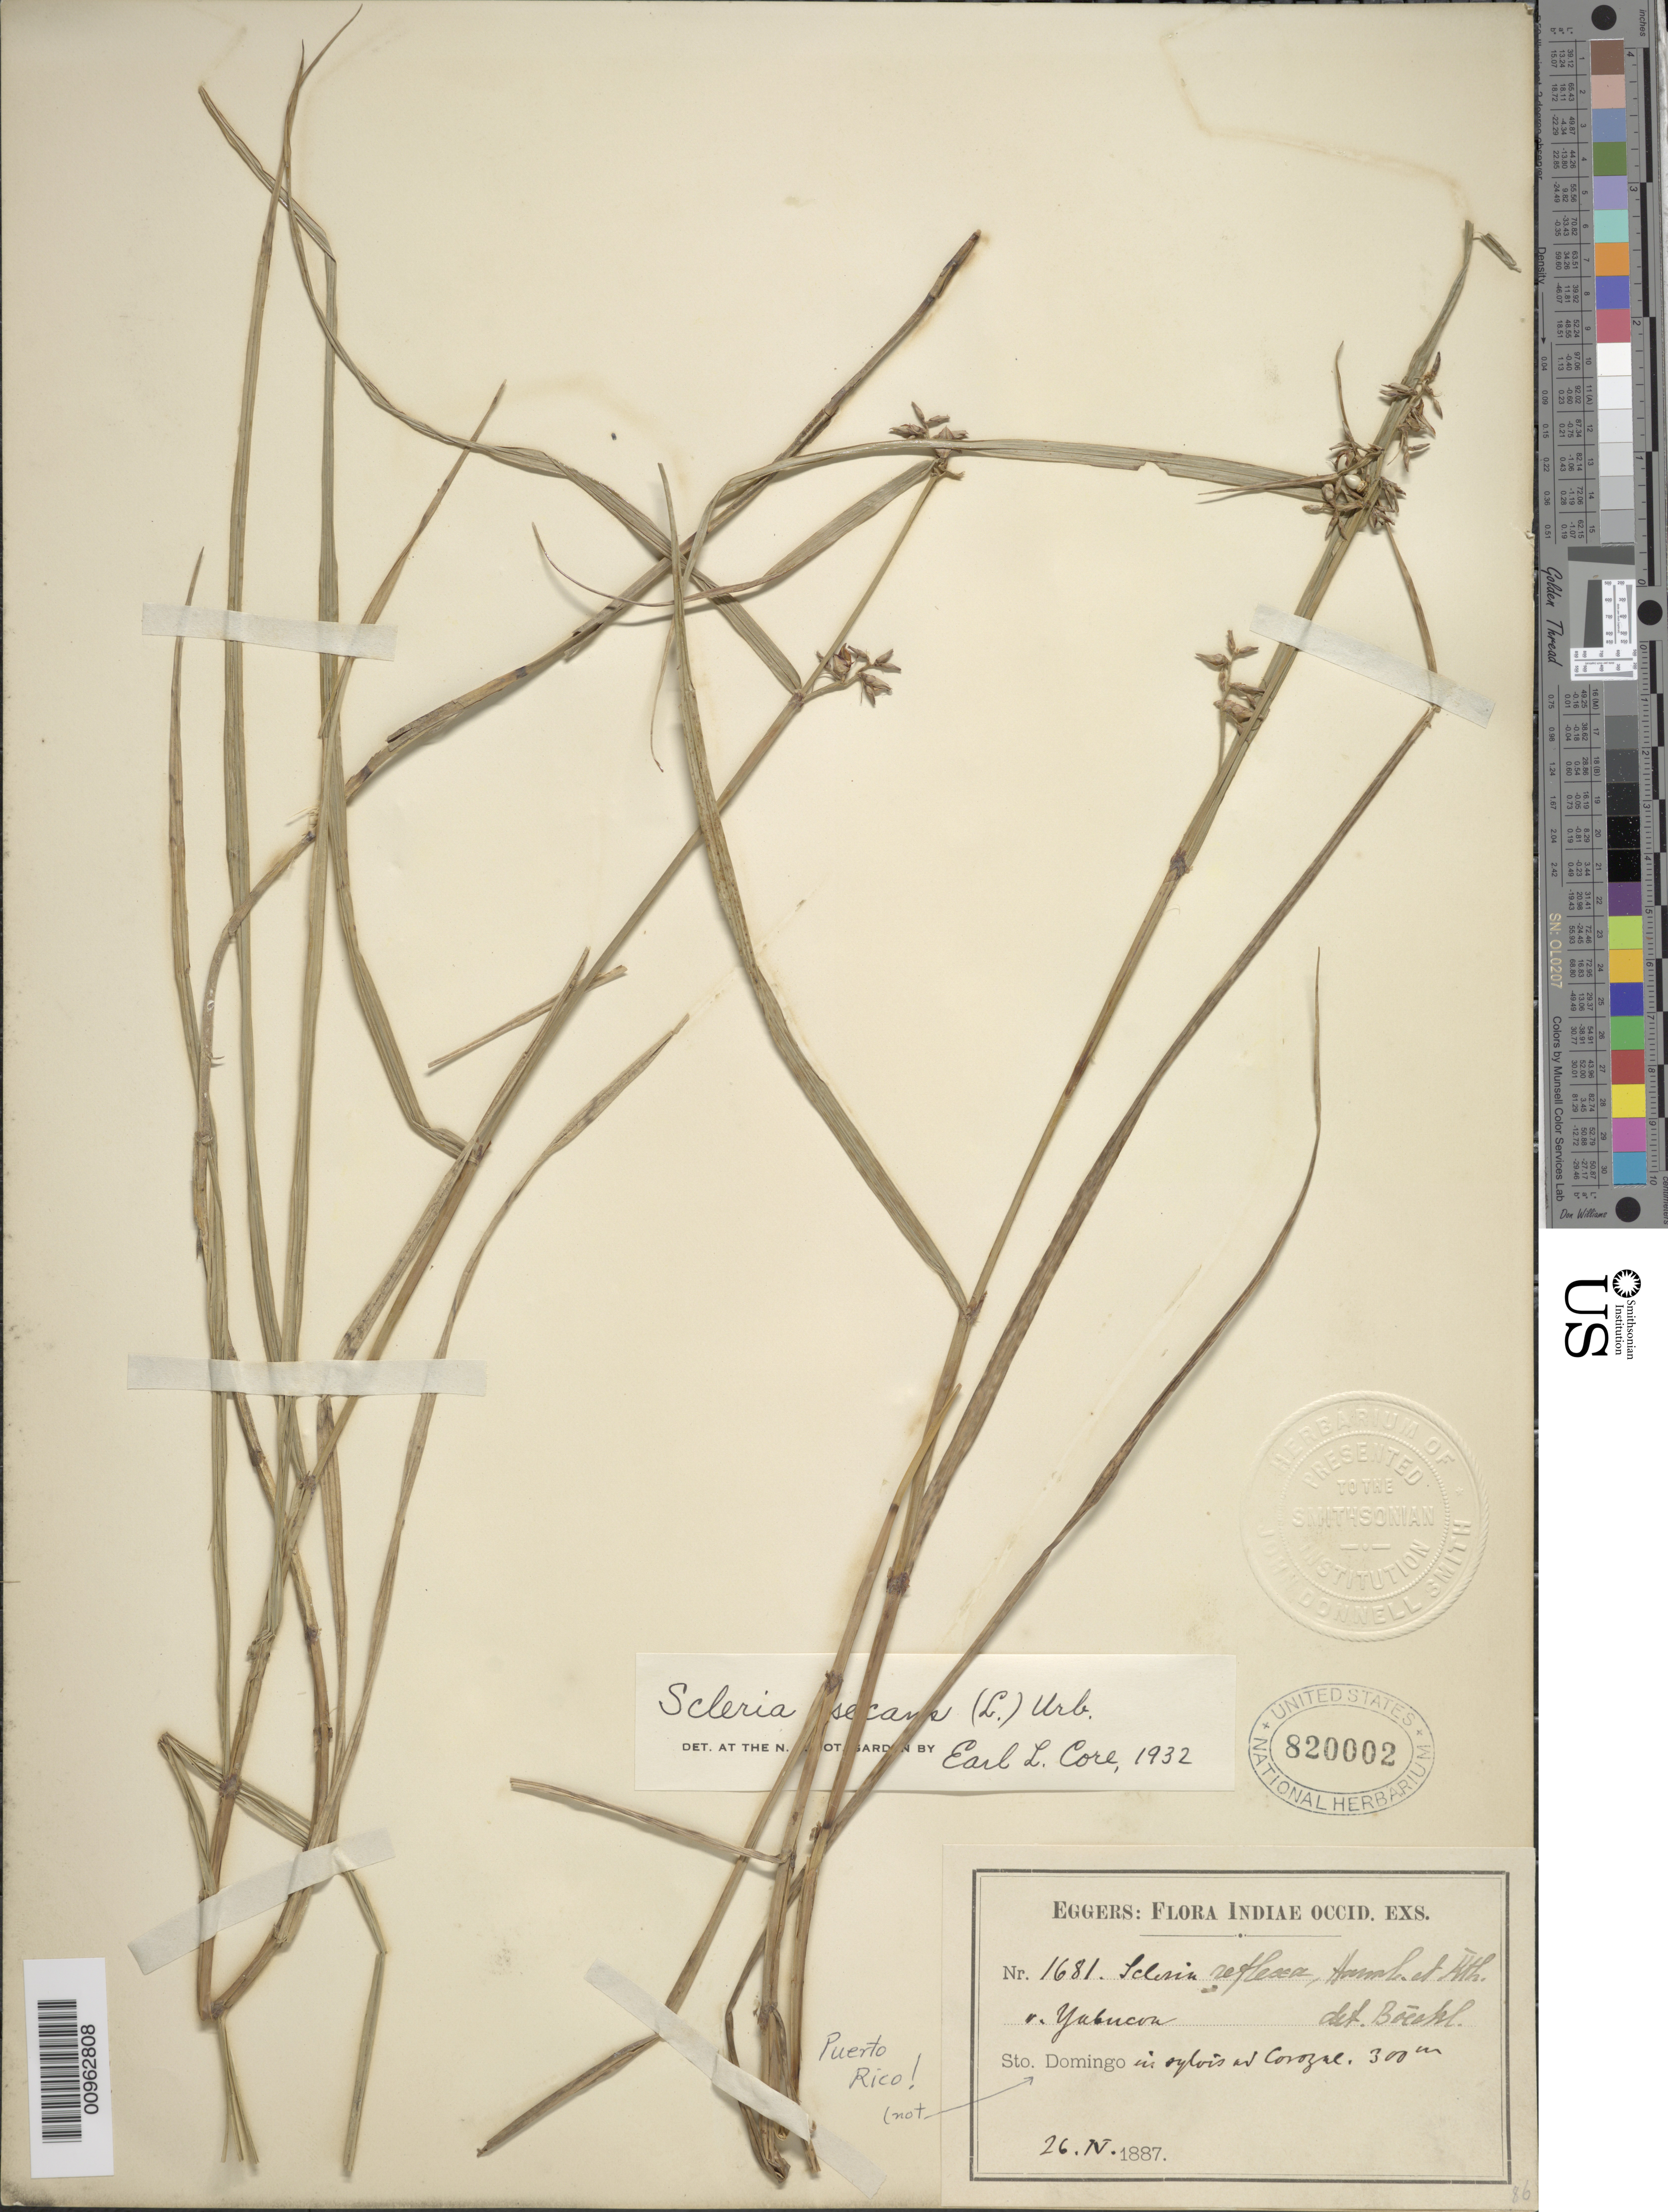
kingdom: Plantae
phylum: Tracheophyta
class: Liliopsida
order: Poales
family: Cyperaceae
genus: Scleria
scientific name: Scleria secans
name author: (L.) Urb.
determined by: Core, E. L.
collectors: H. F. A. von Eggers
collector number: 1681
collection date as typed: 26 Apr 1887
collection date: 1887-04-26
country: Puerto Rico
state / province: Adjuntas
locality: At "Corozul", "Yabucoa"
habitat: In sylvis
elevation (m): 300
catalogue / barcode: US 820002